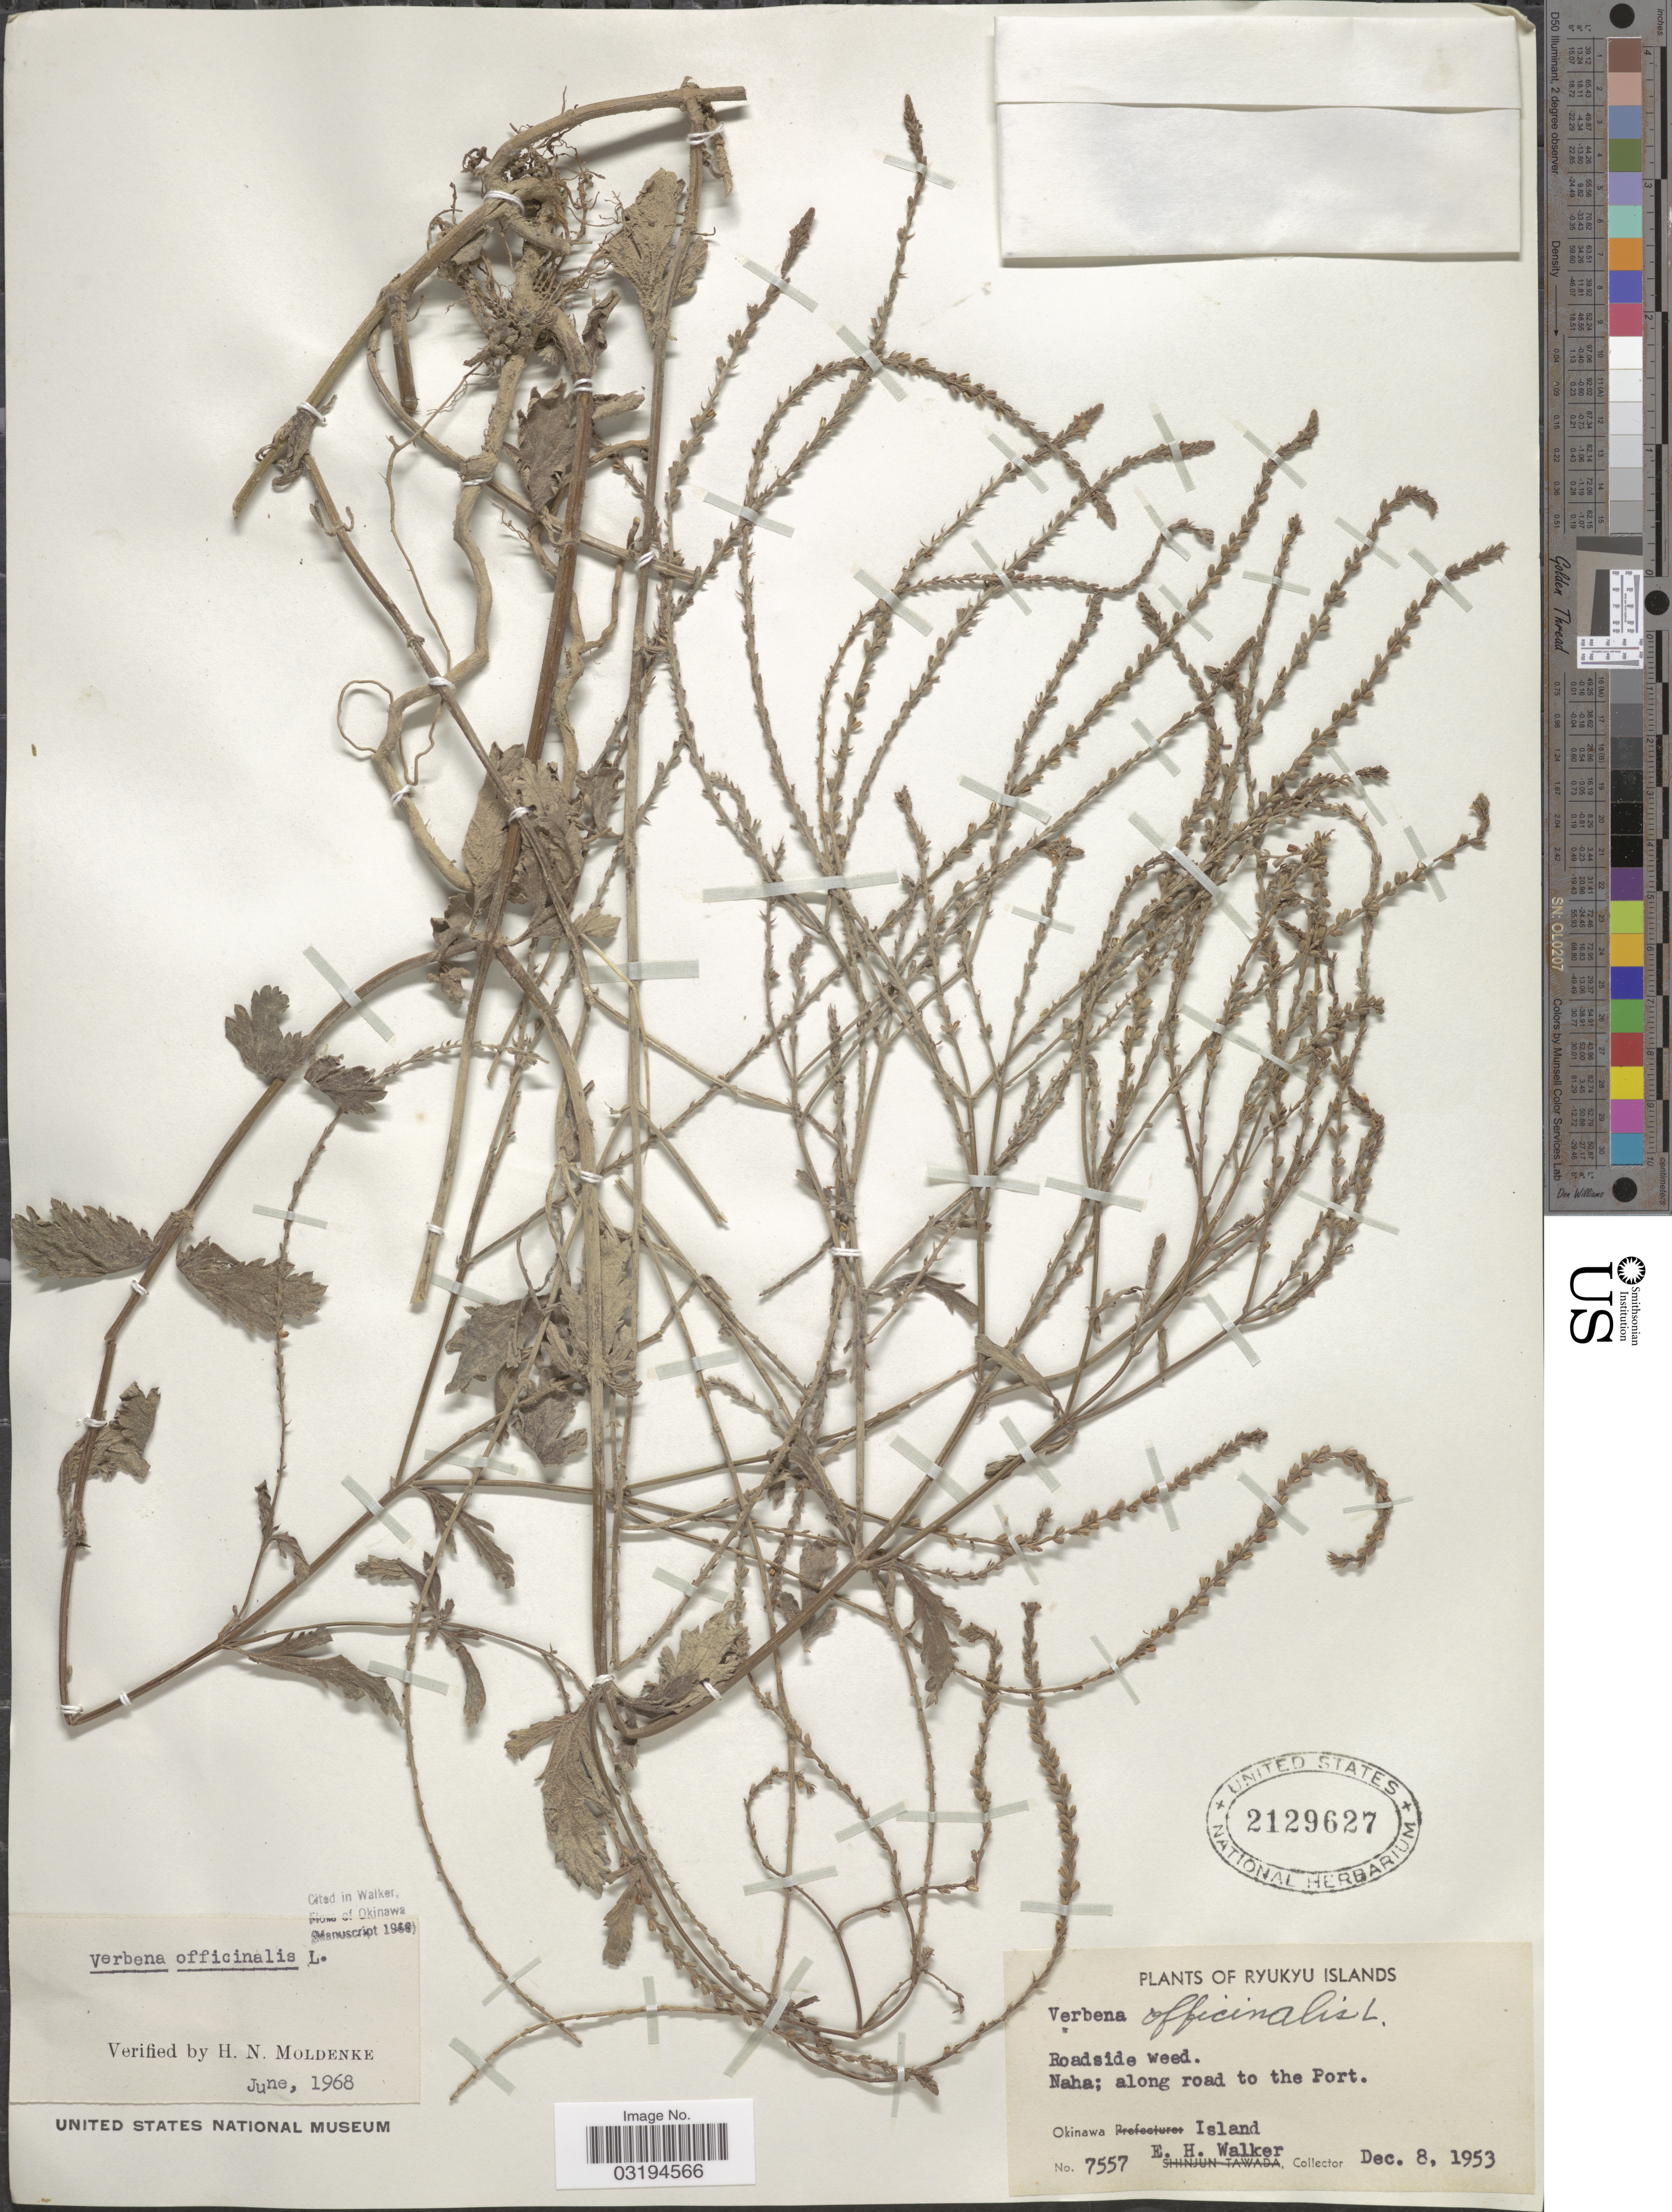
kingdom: Plantae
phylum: Tracheophyta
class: Magnoliopsida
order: Lamiales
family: Verbenaceae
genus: Verbena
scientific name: Verbena officinalis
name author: L.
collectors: E. H. Walker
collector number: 7557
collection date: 1953-12-08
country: Japan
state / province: Okinawa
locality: Ryukyu Islands. Naha; along road to the Port. Okinawa Island.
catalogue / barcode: US 2129627